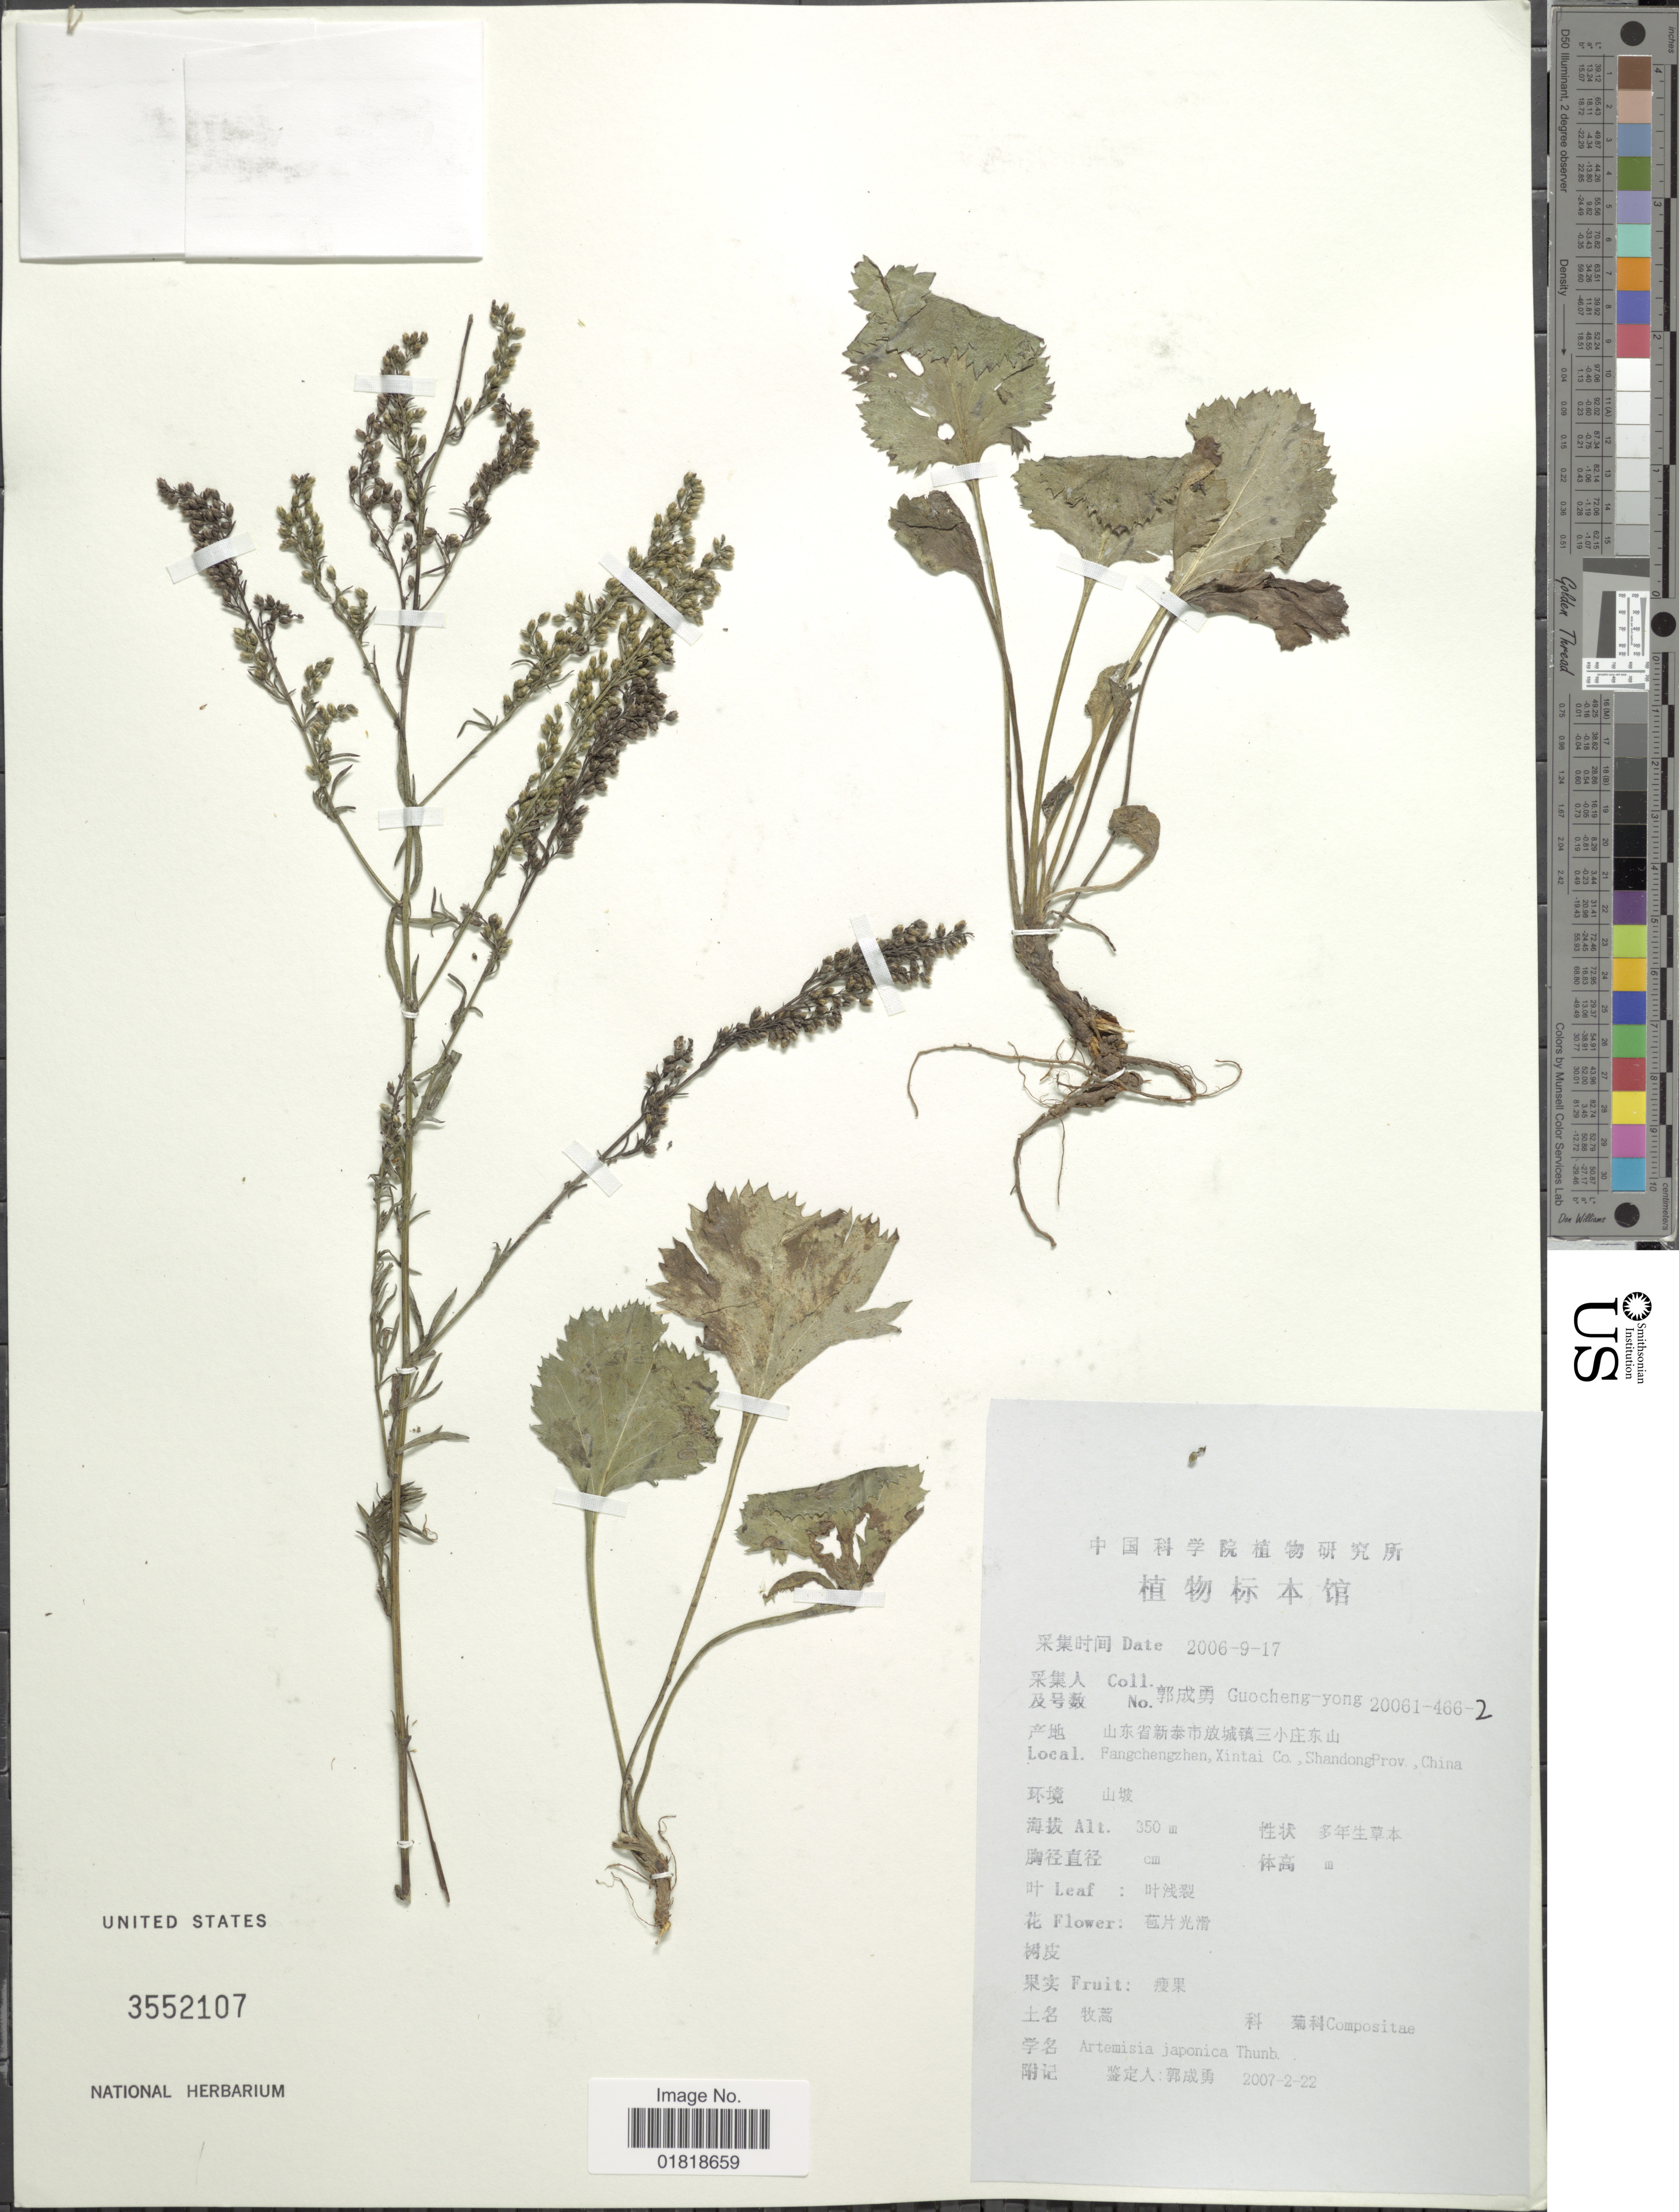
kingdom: Plantae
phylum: Tracheophyta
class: Magnoliopsida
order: Asterales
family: Asteraceae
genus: Artemisia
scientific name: Artemisia japonica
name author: Thunb.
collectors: Guo cheng-yong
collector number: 2006-9-17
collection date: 2006-09-17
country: China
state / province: Shandong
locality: Fangchengzhen, Xintai Co.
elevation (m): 350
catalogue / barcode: US 3552107